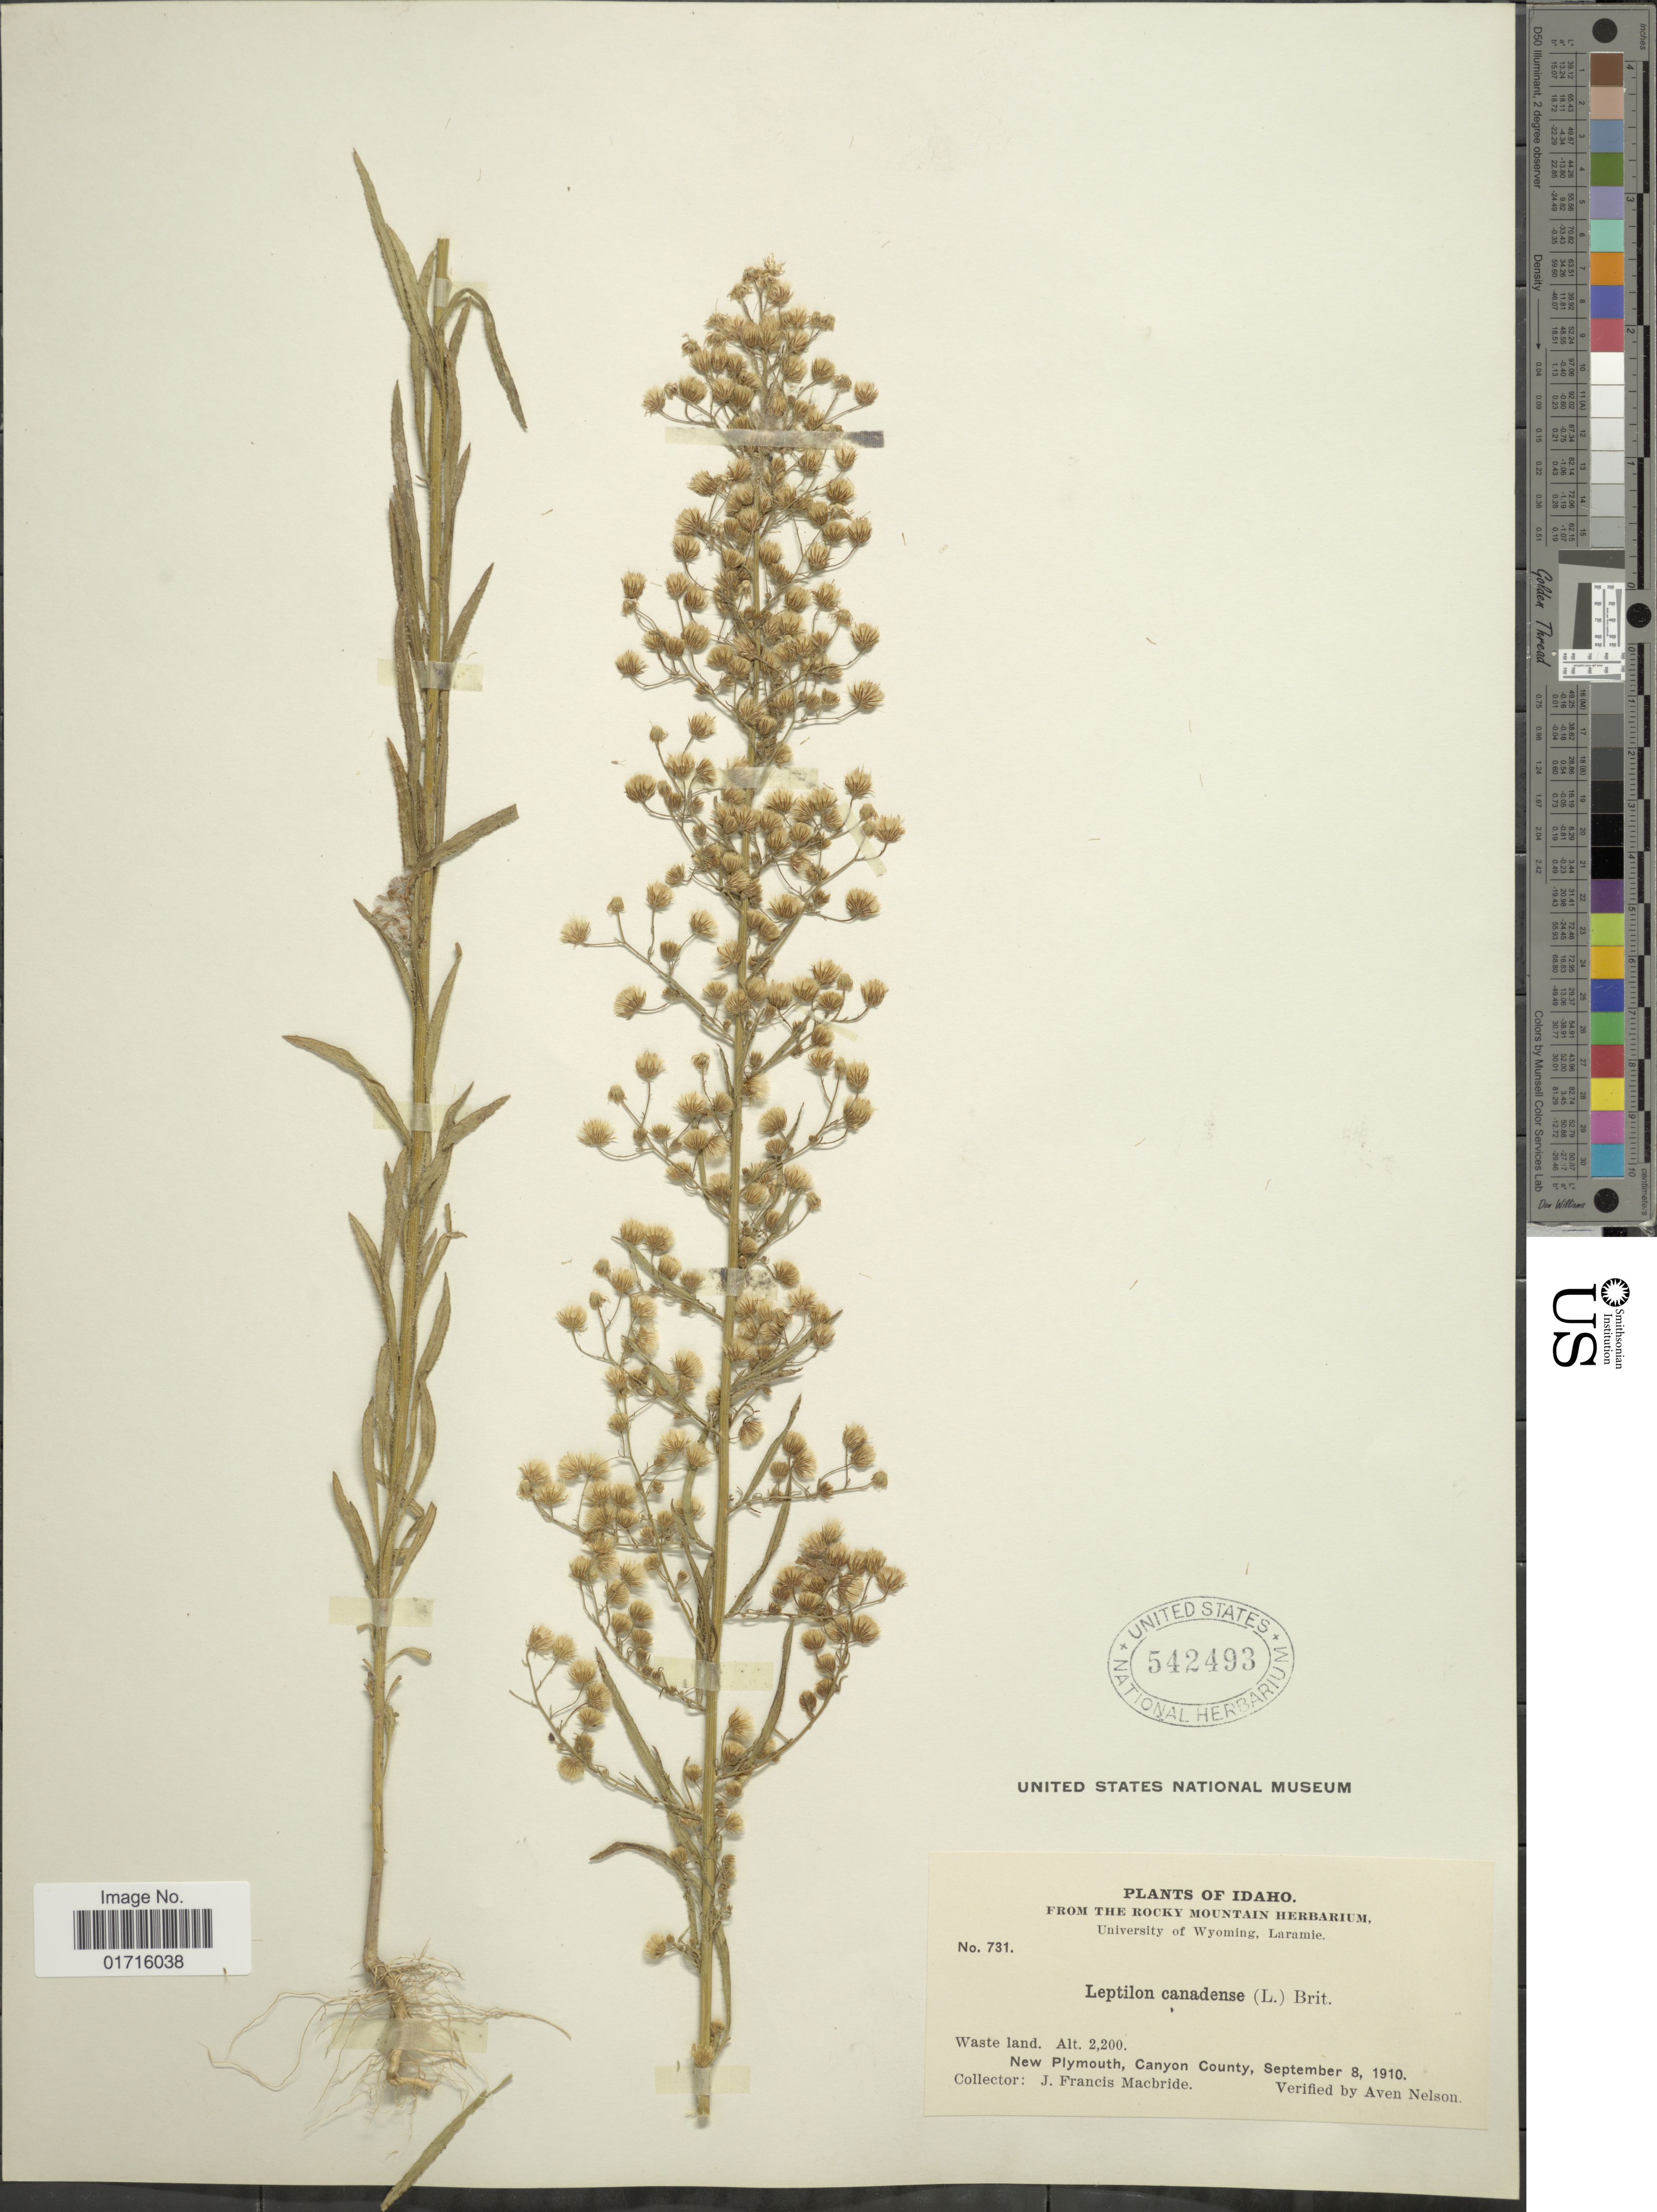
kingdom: Plantae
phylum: Tracheophyta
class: Magnoliopsida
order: Asterales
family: Asteraceae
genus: Conyza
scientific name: Conyza canadensis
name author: (L.) Cronq.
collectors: J. F. Macbride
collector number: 731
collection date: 1910-09-08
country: United States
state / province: Idaho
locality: Waste land, New Plymouth, Canyon County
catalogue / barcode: US 542493